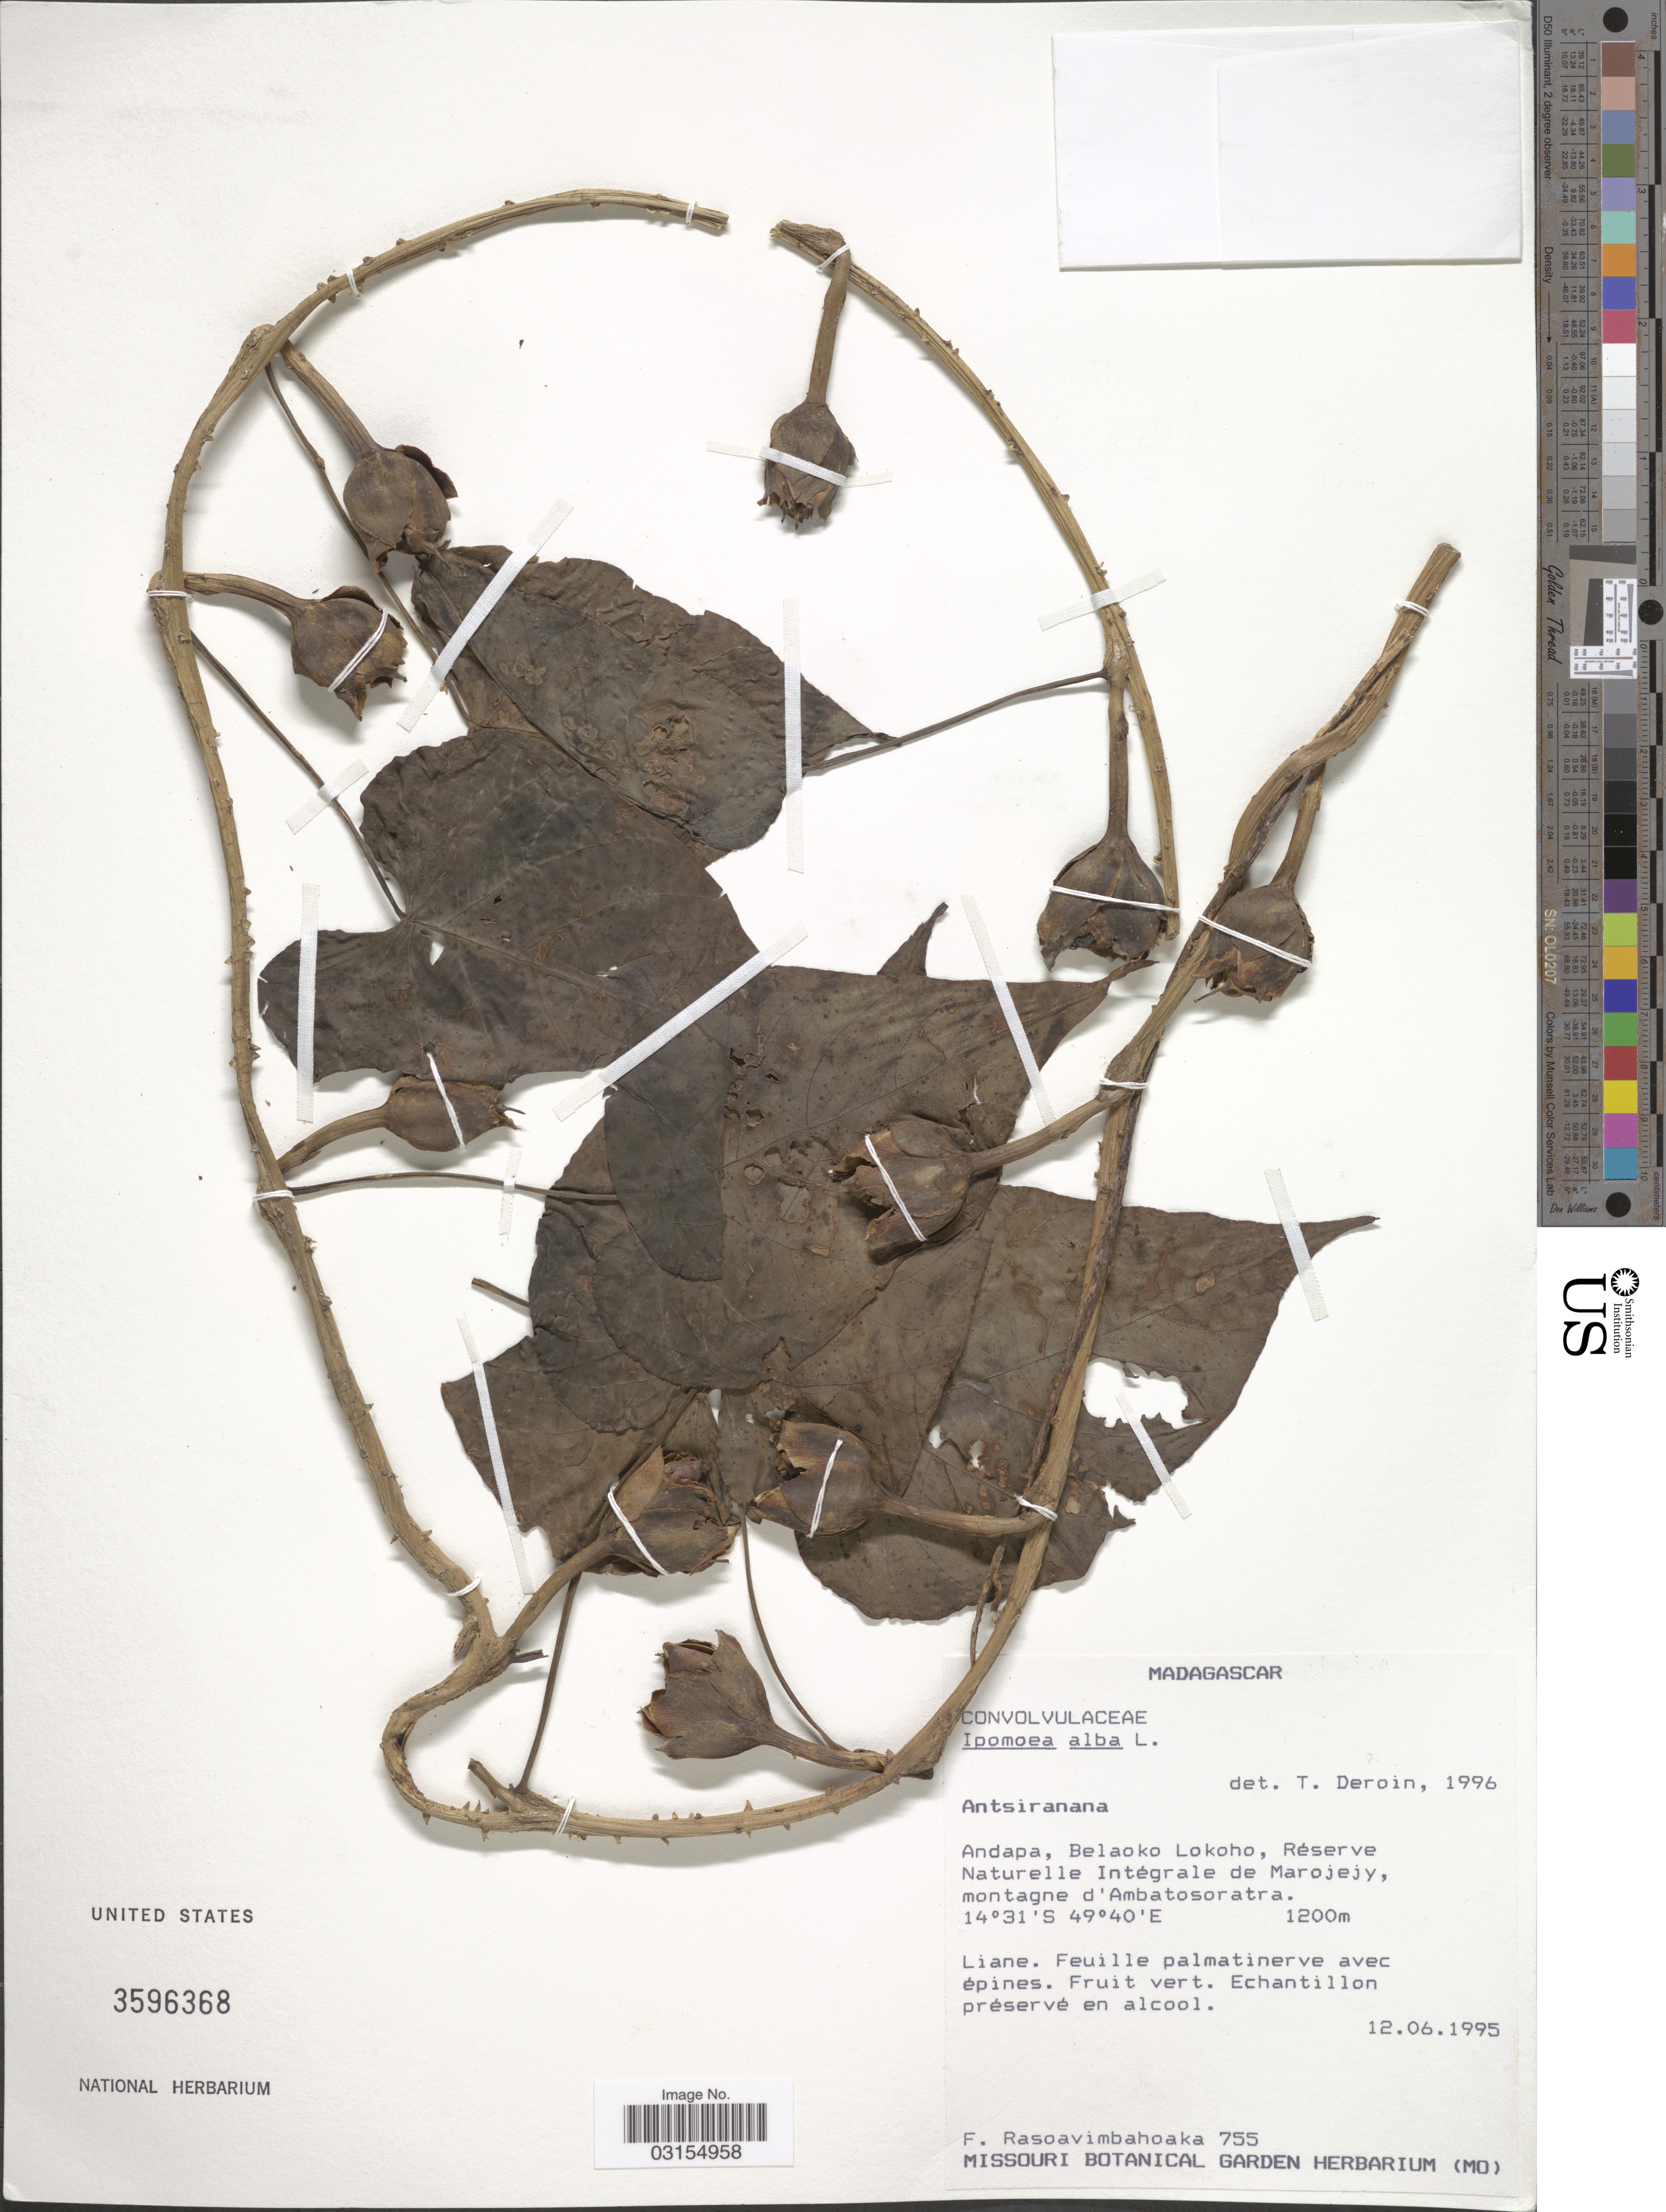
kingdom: Plantae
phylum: Tracheophyta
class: Magnoliopsida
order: Solanales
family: Convolvulaceae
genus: Ipomoea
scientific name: Ipomoea alba L.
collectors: F. Rasoavimbahoaka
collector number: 755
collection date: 1995-06-12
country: Madagascar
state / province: Sava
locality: Andapa, Belaoko Lokoho, Réserve Naturelle Intégrale de Marojejy, montagne d'Ambatosoratra.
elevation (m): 1200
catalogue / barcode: US 3596368